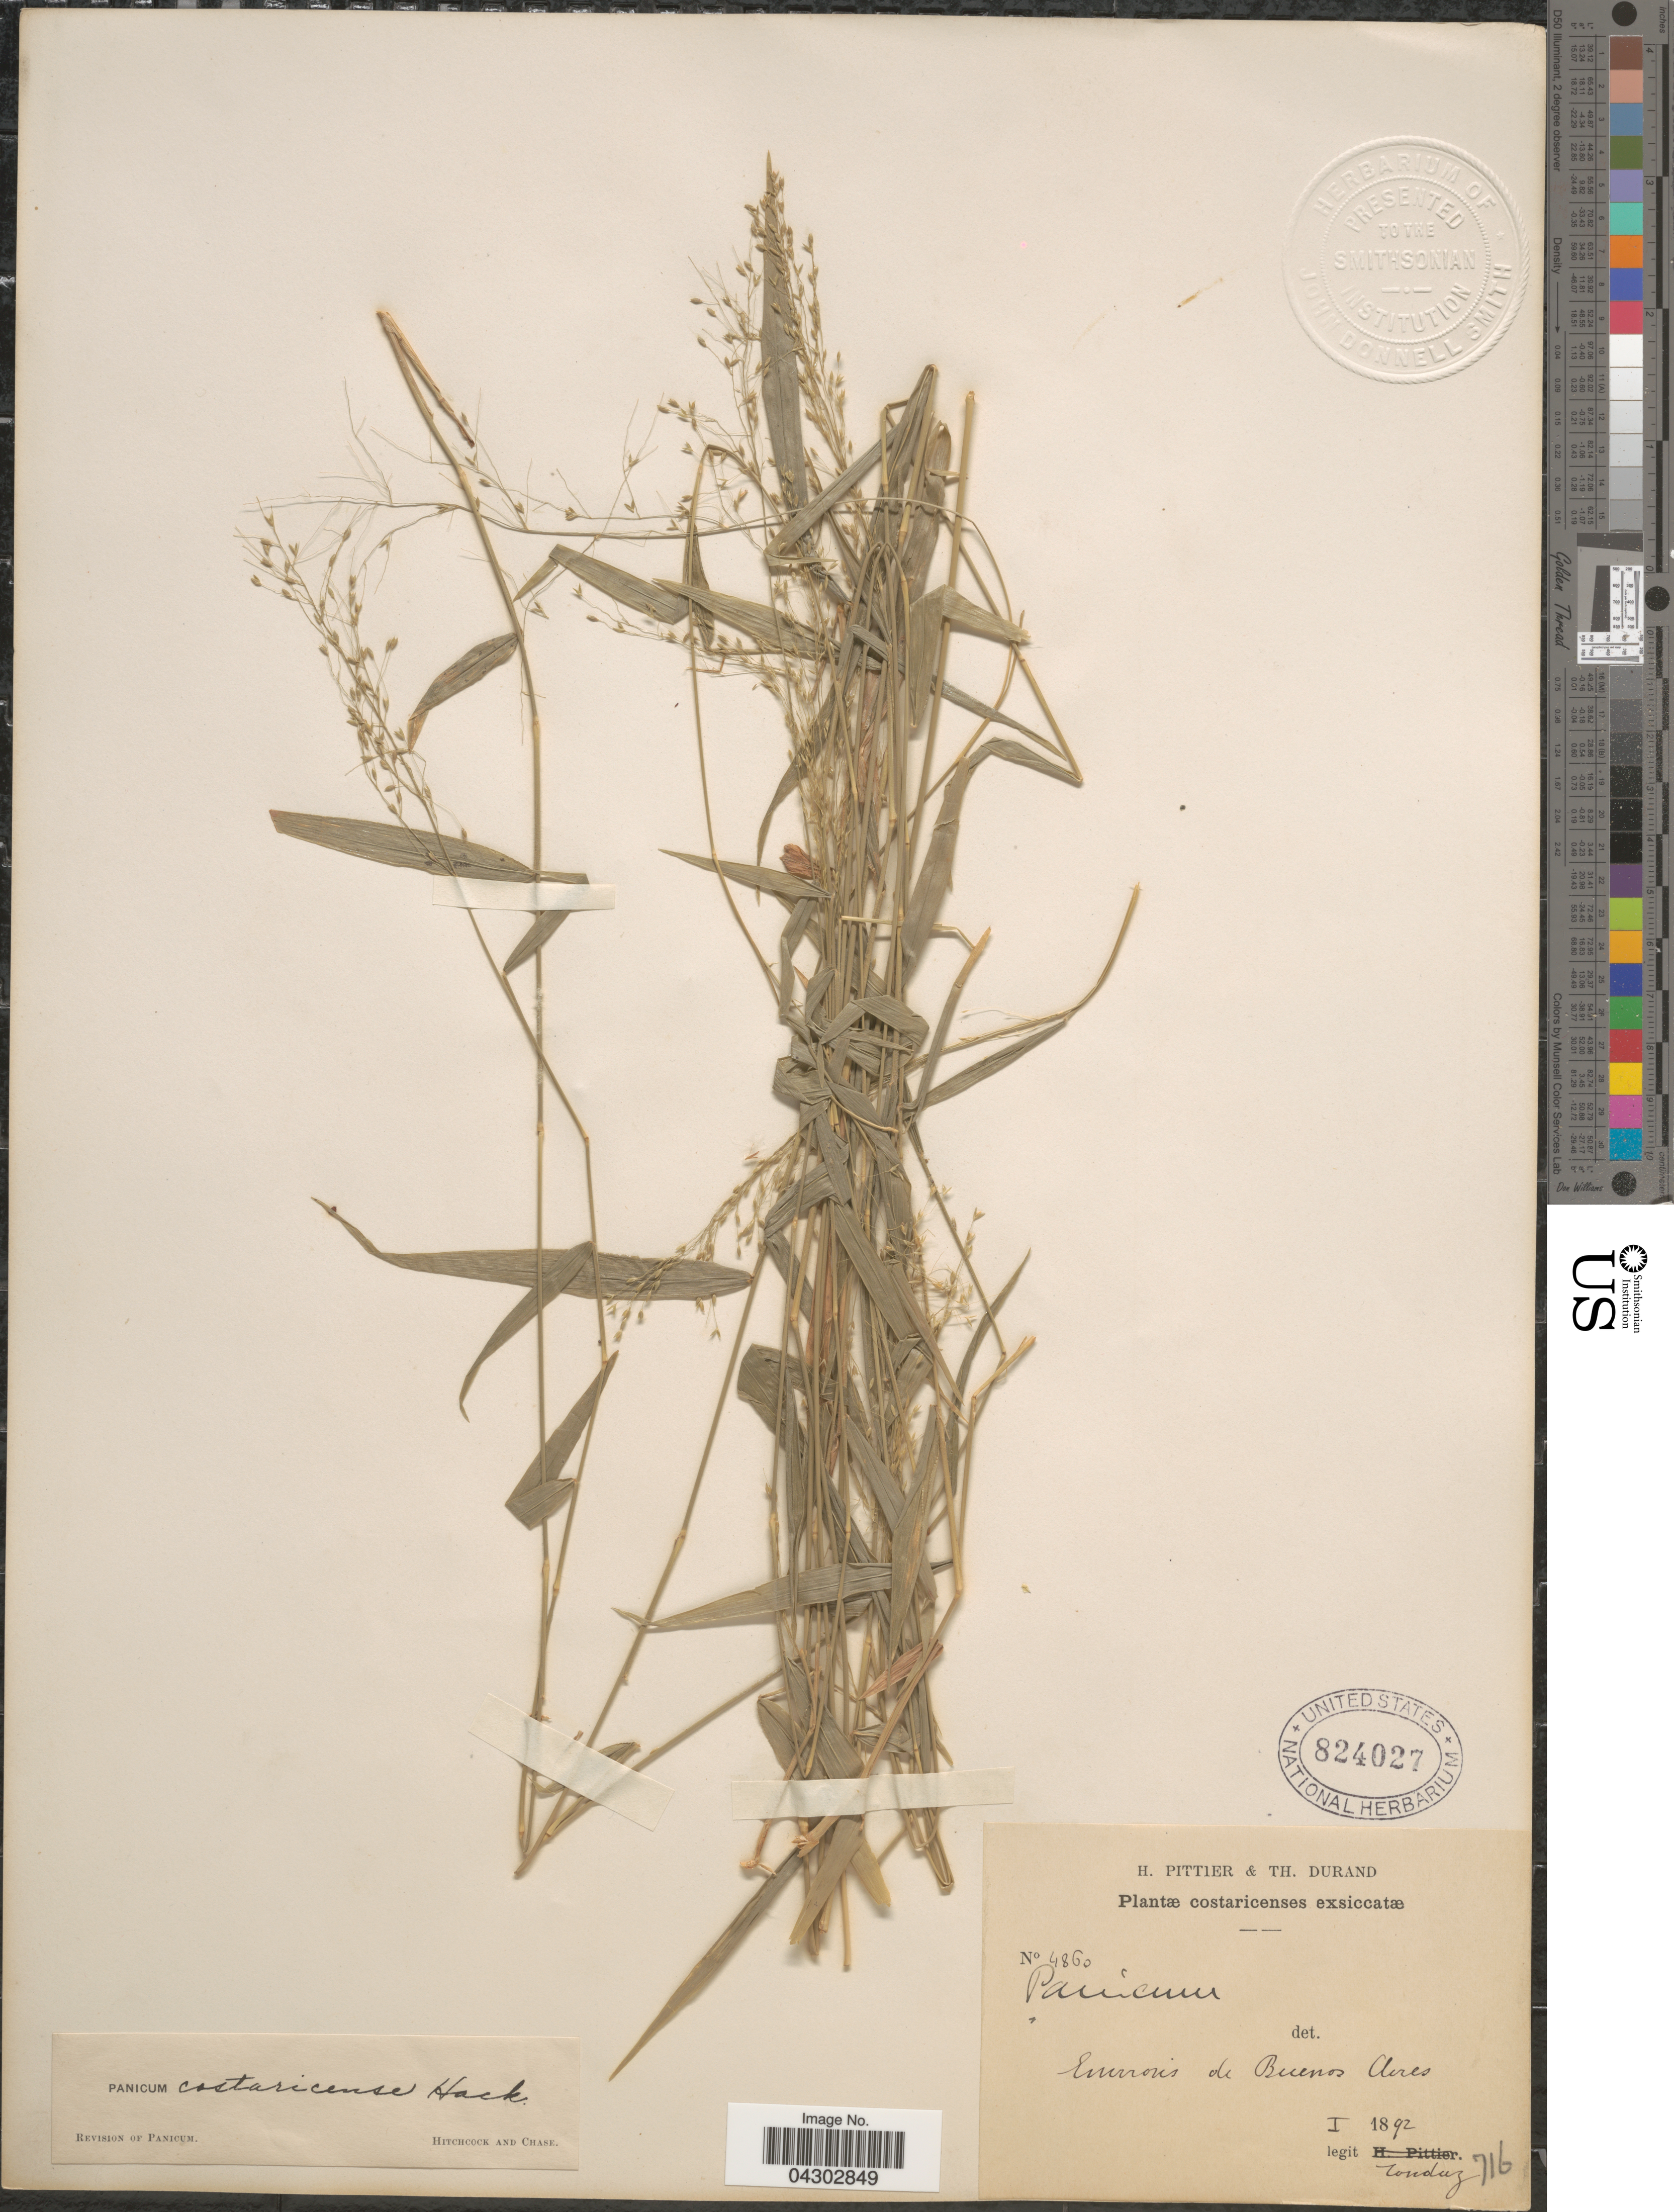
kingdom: Plantae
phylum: Tracheophyta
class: Liliopsida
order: Poales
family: Poaceae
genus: Panicum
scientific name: Panicum haenkeanum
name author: J. Presl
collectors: Tonduz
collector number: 716/4860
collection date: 1892-01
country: Costa Rica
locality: Environs de Buenos Aires.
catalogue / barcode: US 824027